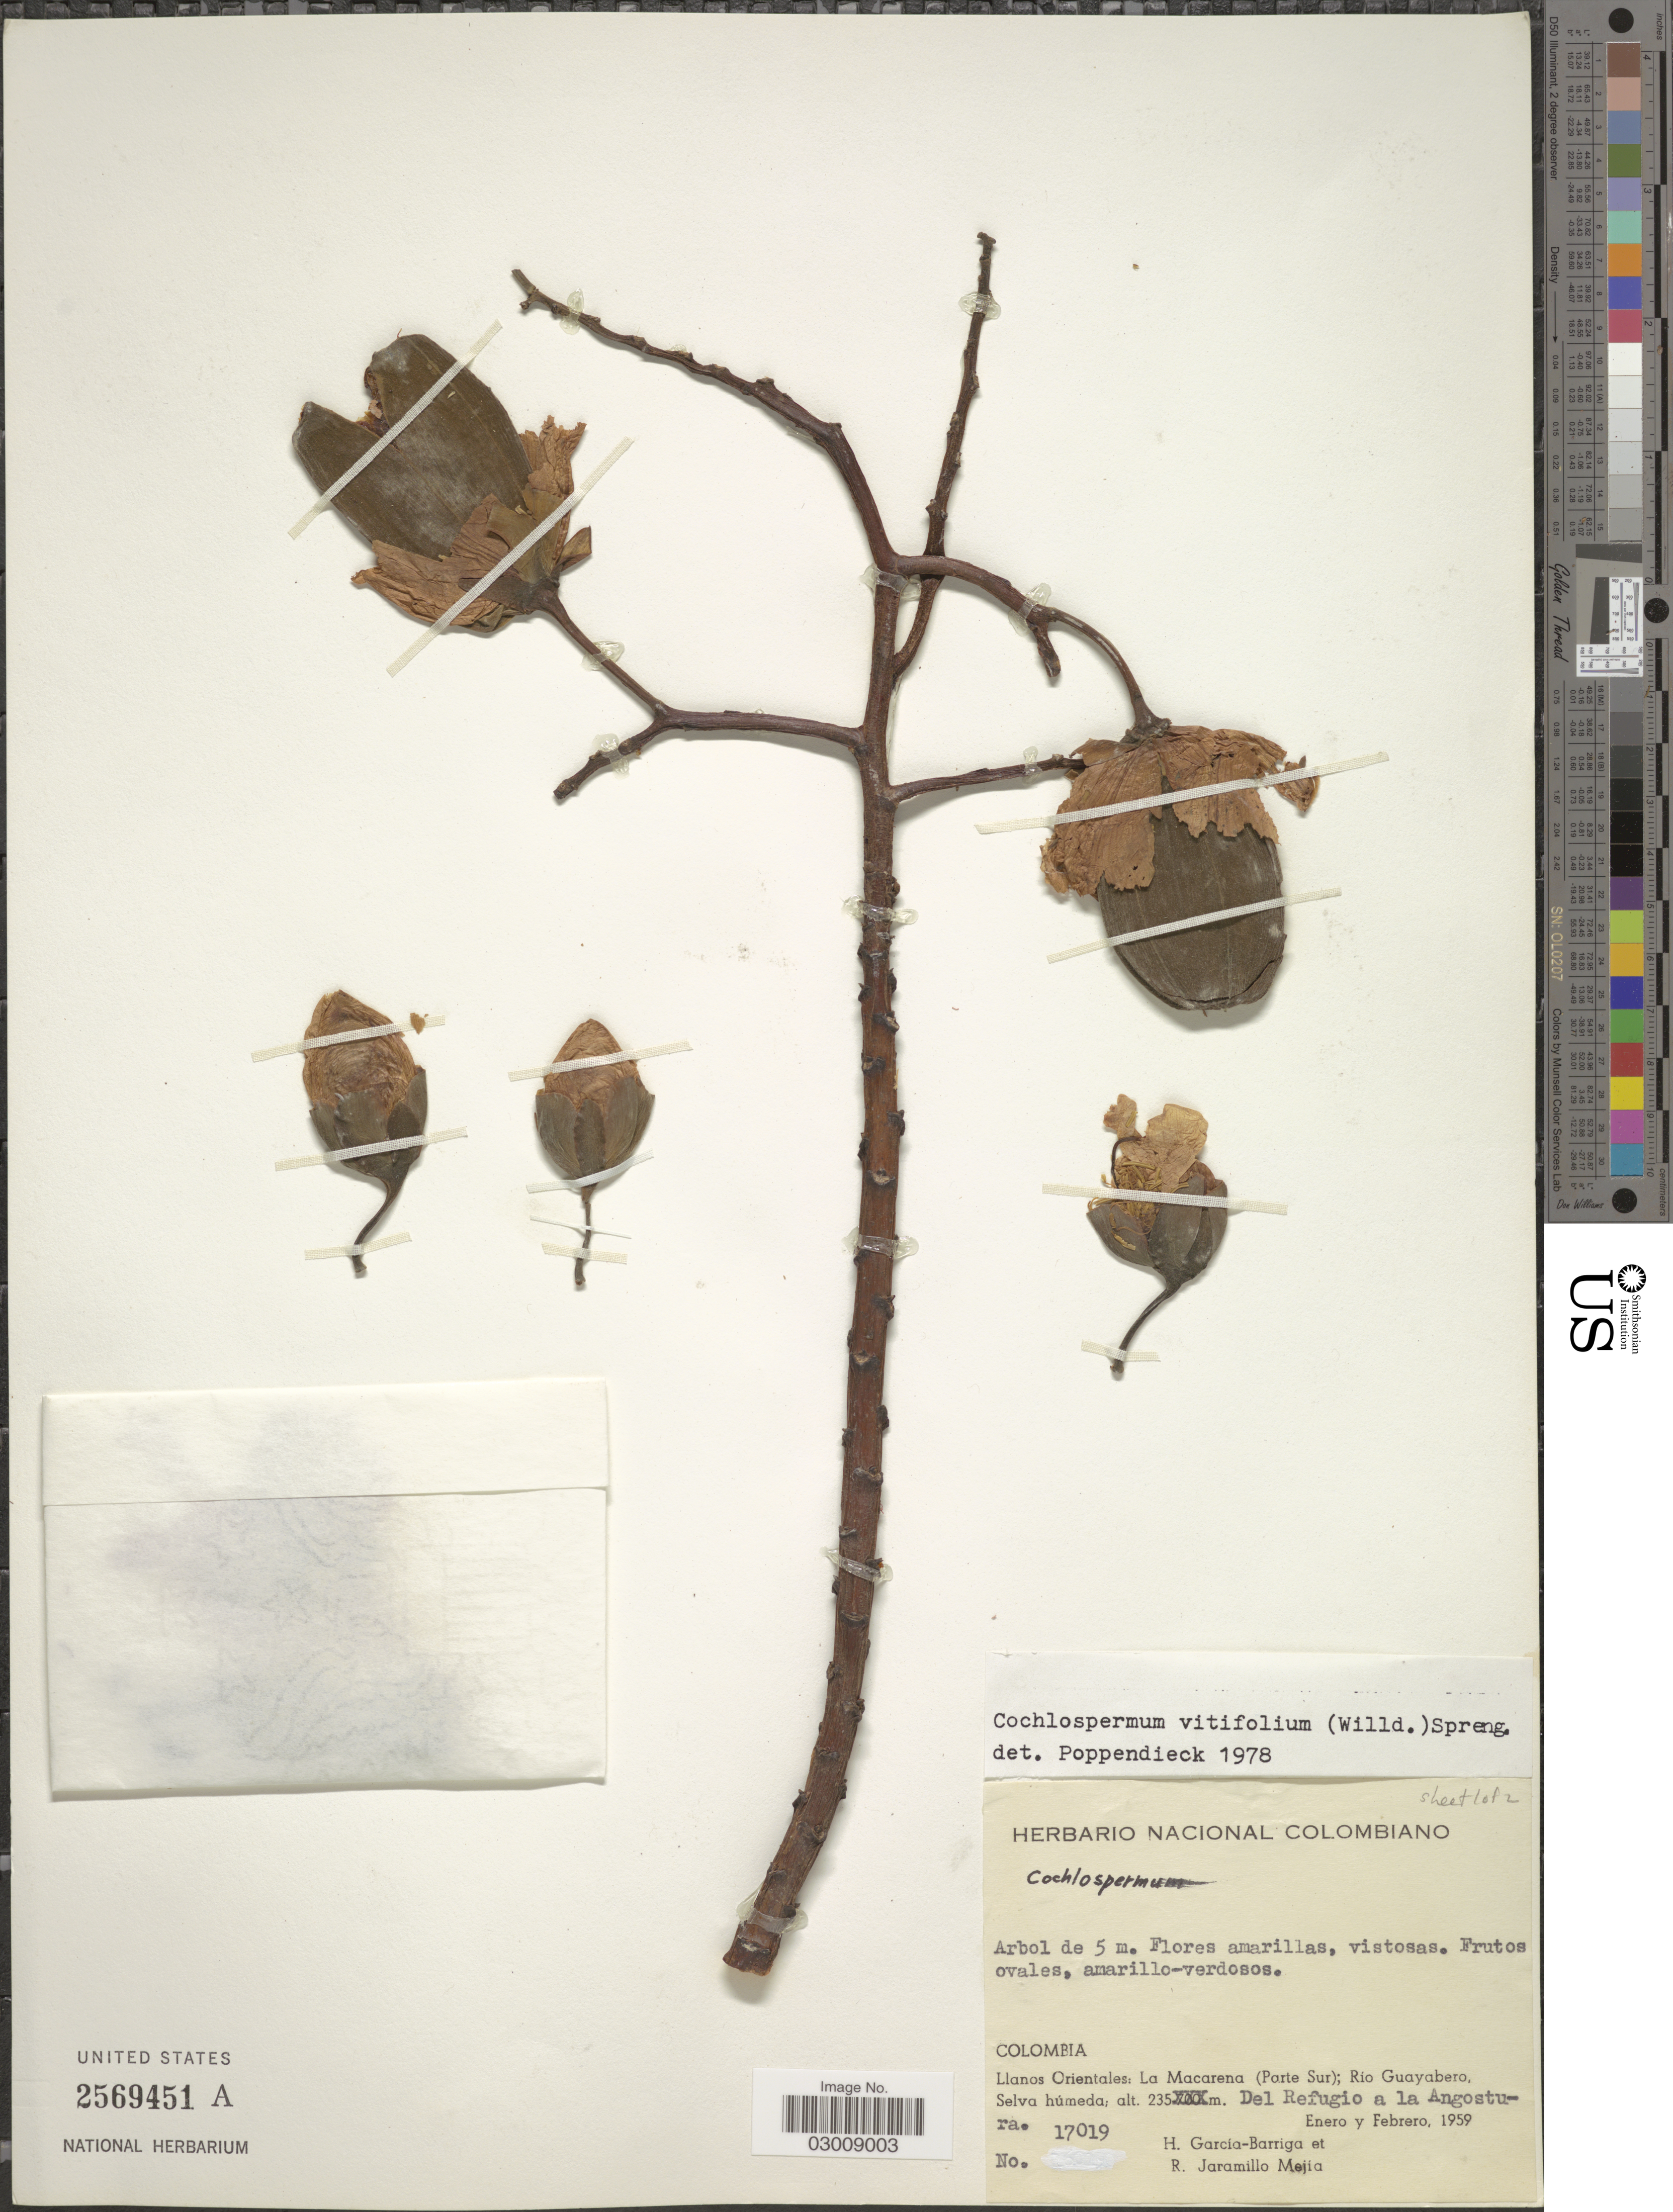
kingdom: Plantae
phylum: Tracheophyta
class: Magnoliopsida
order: Malvales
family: Cochlospermaceae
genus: Cochlospermum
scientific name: Cochlospermum vitifolium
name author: (Willd.) Spreng.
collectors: H. García Barriga & R. Jaramillo M.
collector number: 17019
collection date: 1959-01/1959-02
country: Colombia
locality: Llanos Orientales: La Macarena (Parte Sur); Rio Guayabero. Del Refugio a la Angostura.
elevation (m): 235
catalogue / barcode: US 2569451A